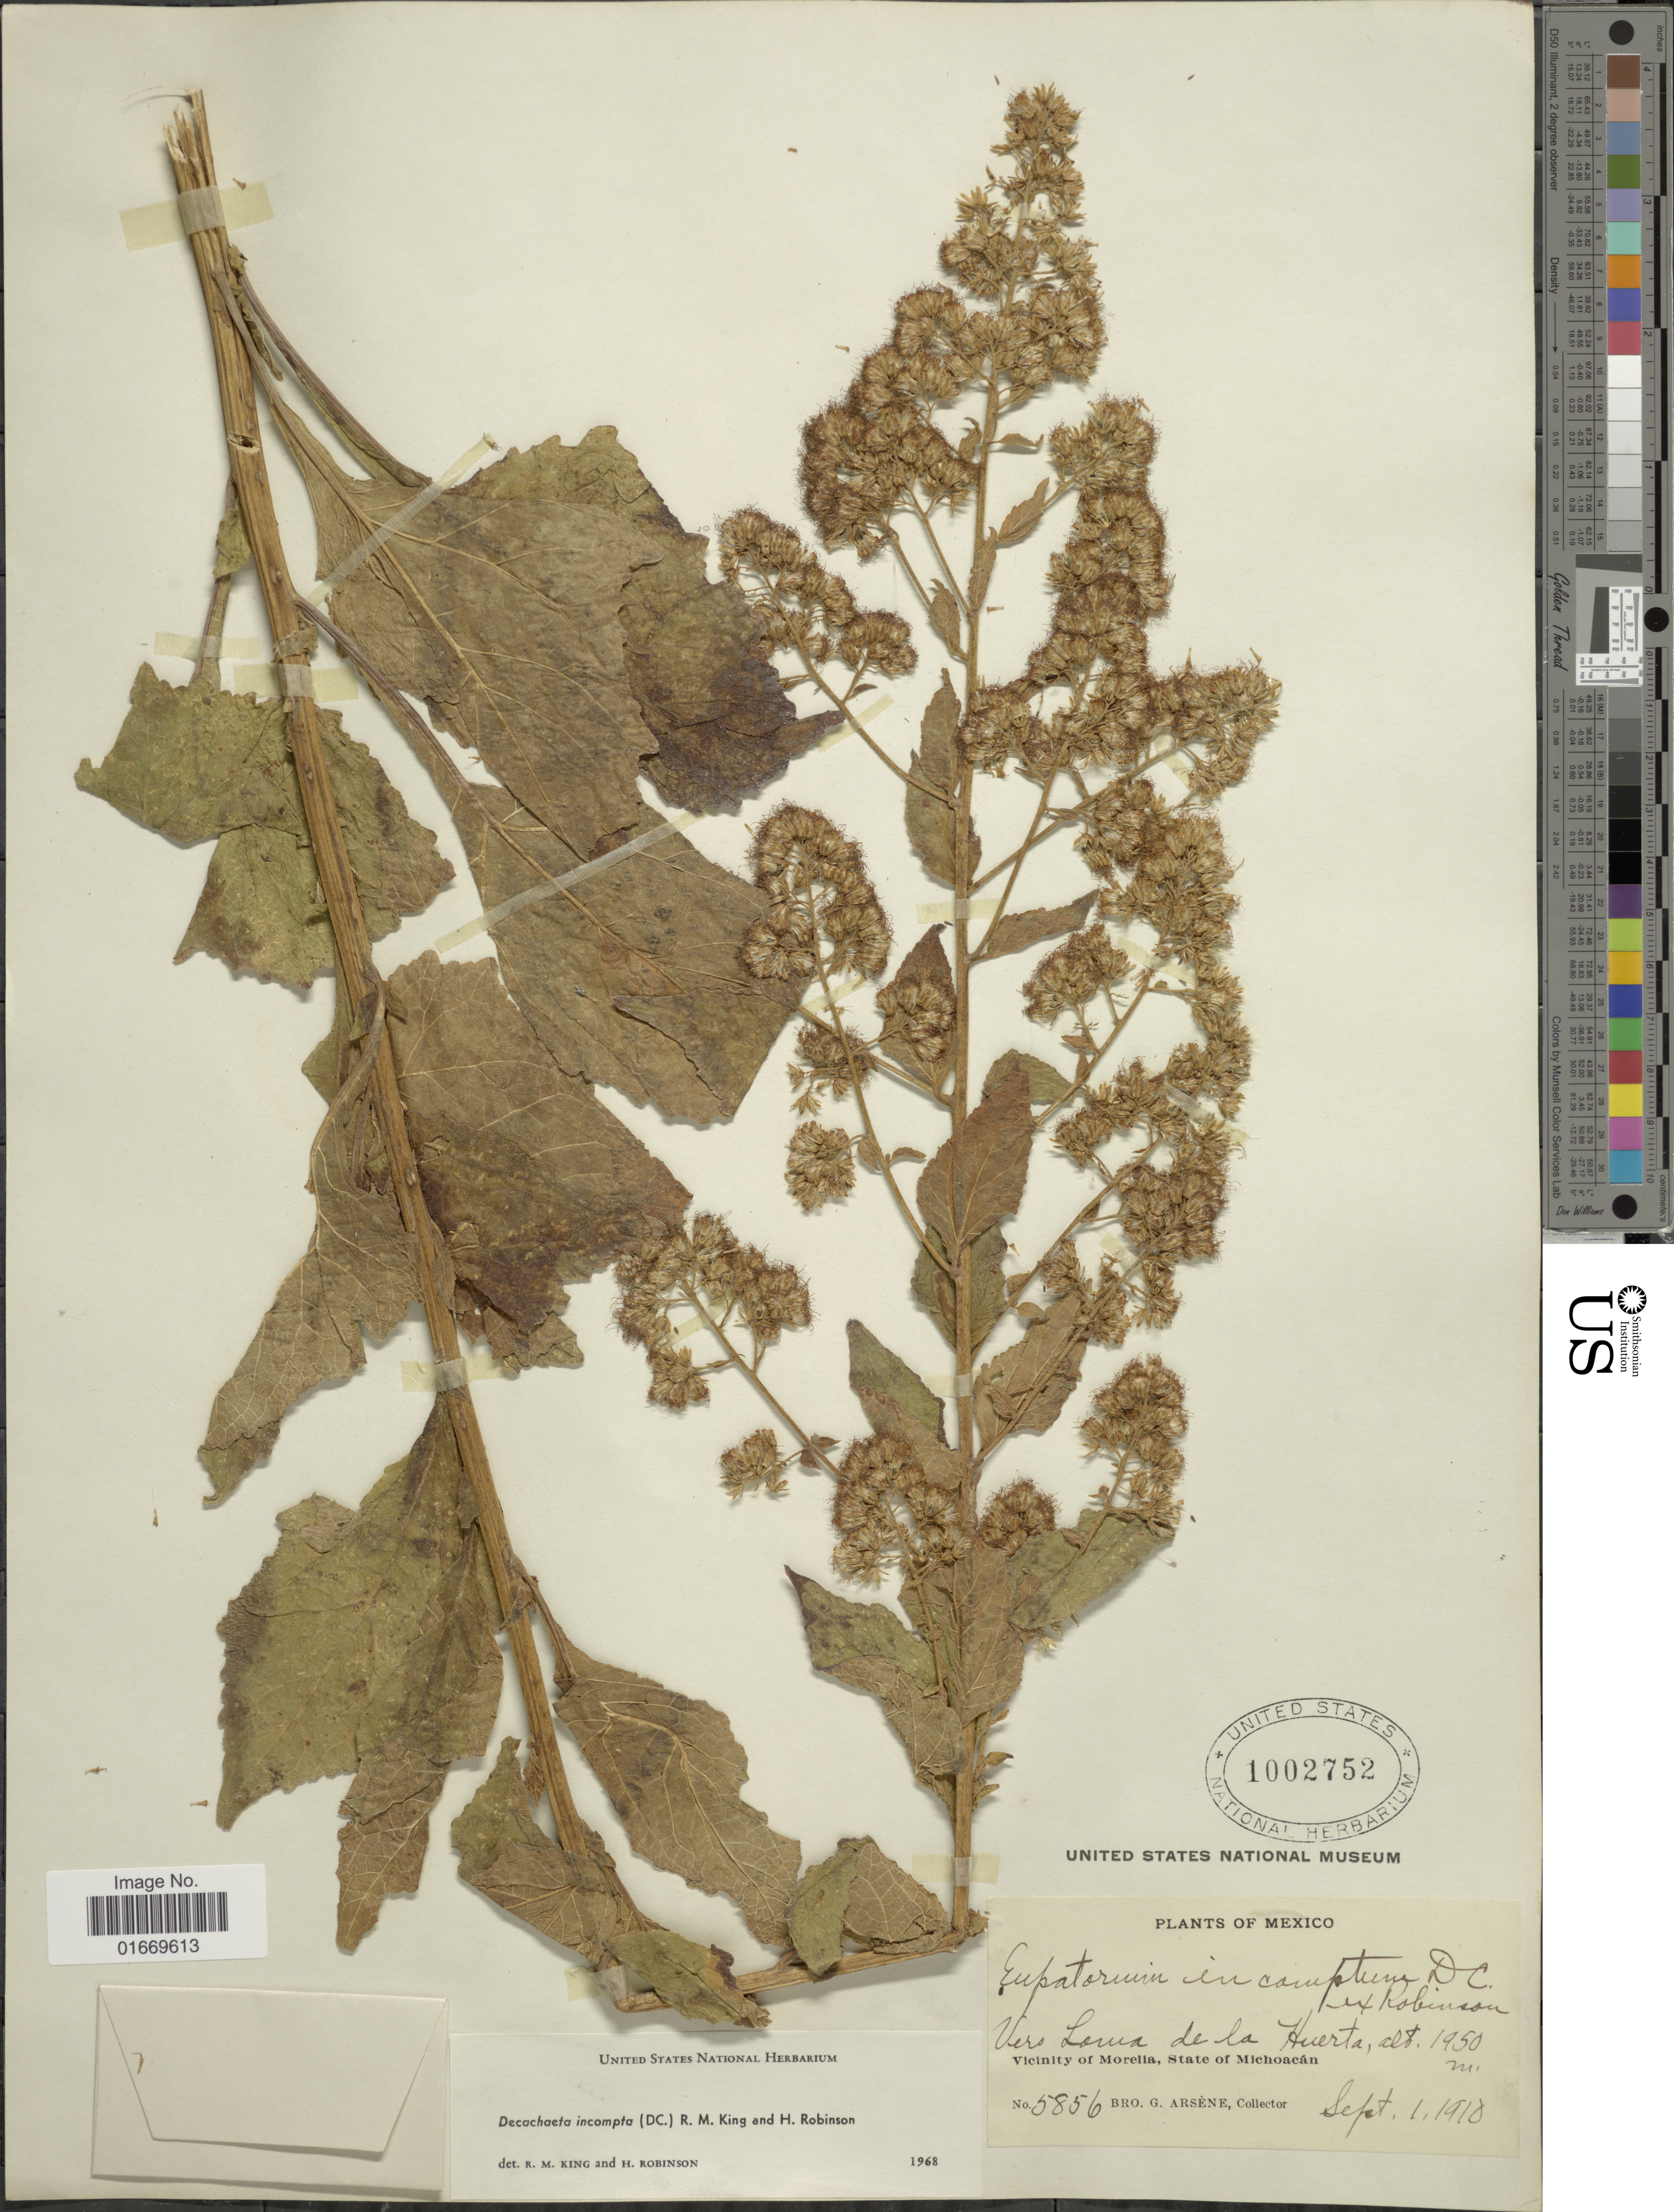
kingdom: Plantae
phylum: Tracheophyta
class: Magnoliopsida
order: Asterales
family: Asteraceae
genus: Decachaeta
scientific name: Decachaeta incompta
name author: (DC.) R.M. King & H. Rob.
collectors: Bro. G. Arsène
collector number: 5856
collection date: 1918-09-01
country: Mexico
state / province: Michoacán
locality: Vers Loma de la Huerta, Vicinity of Morella, State of Michoacán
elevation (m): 1950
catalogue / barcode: US 1002752